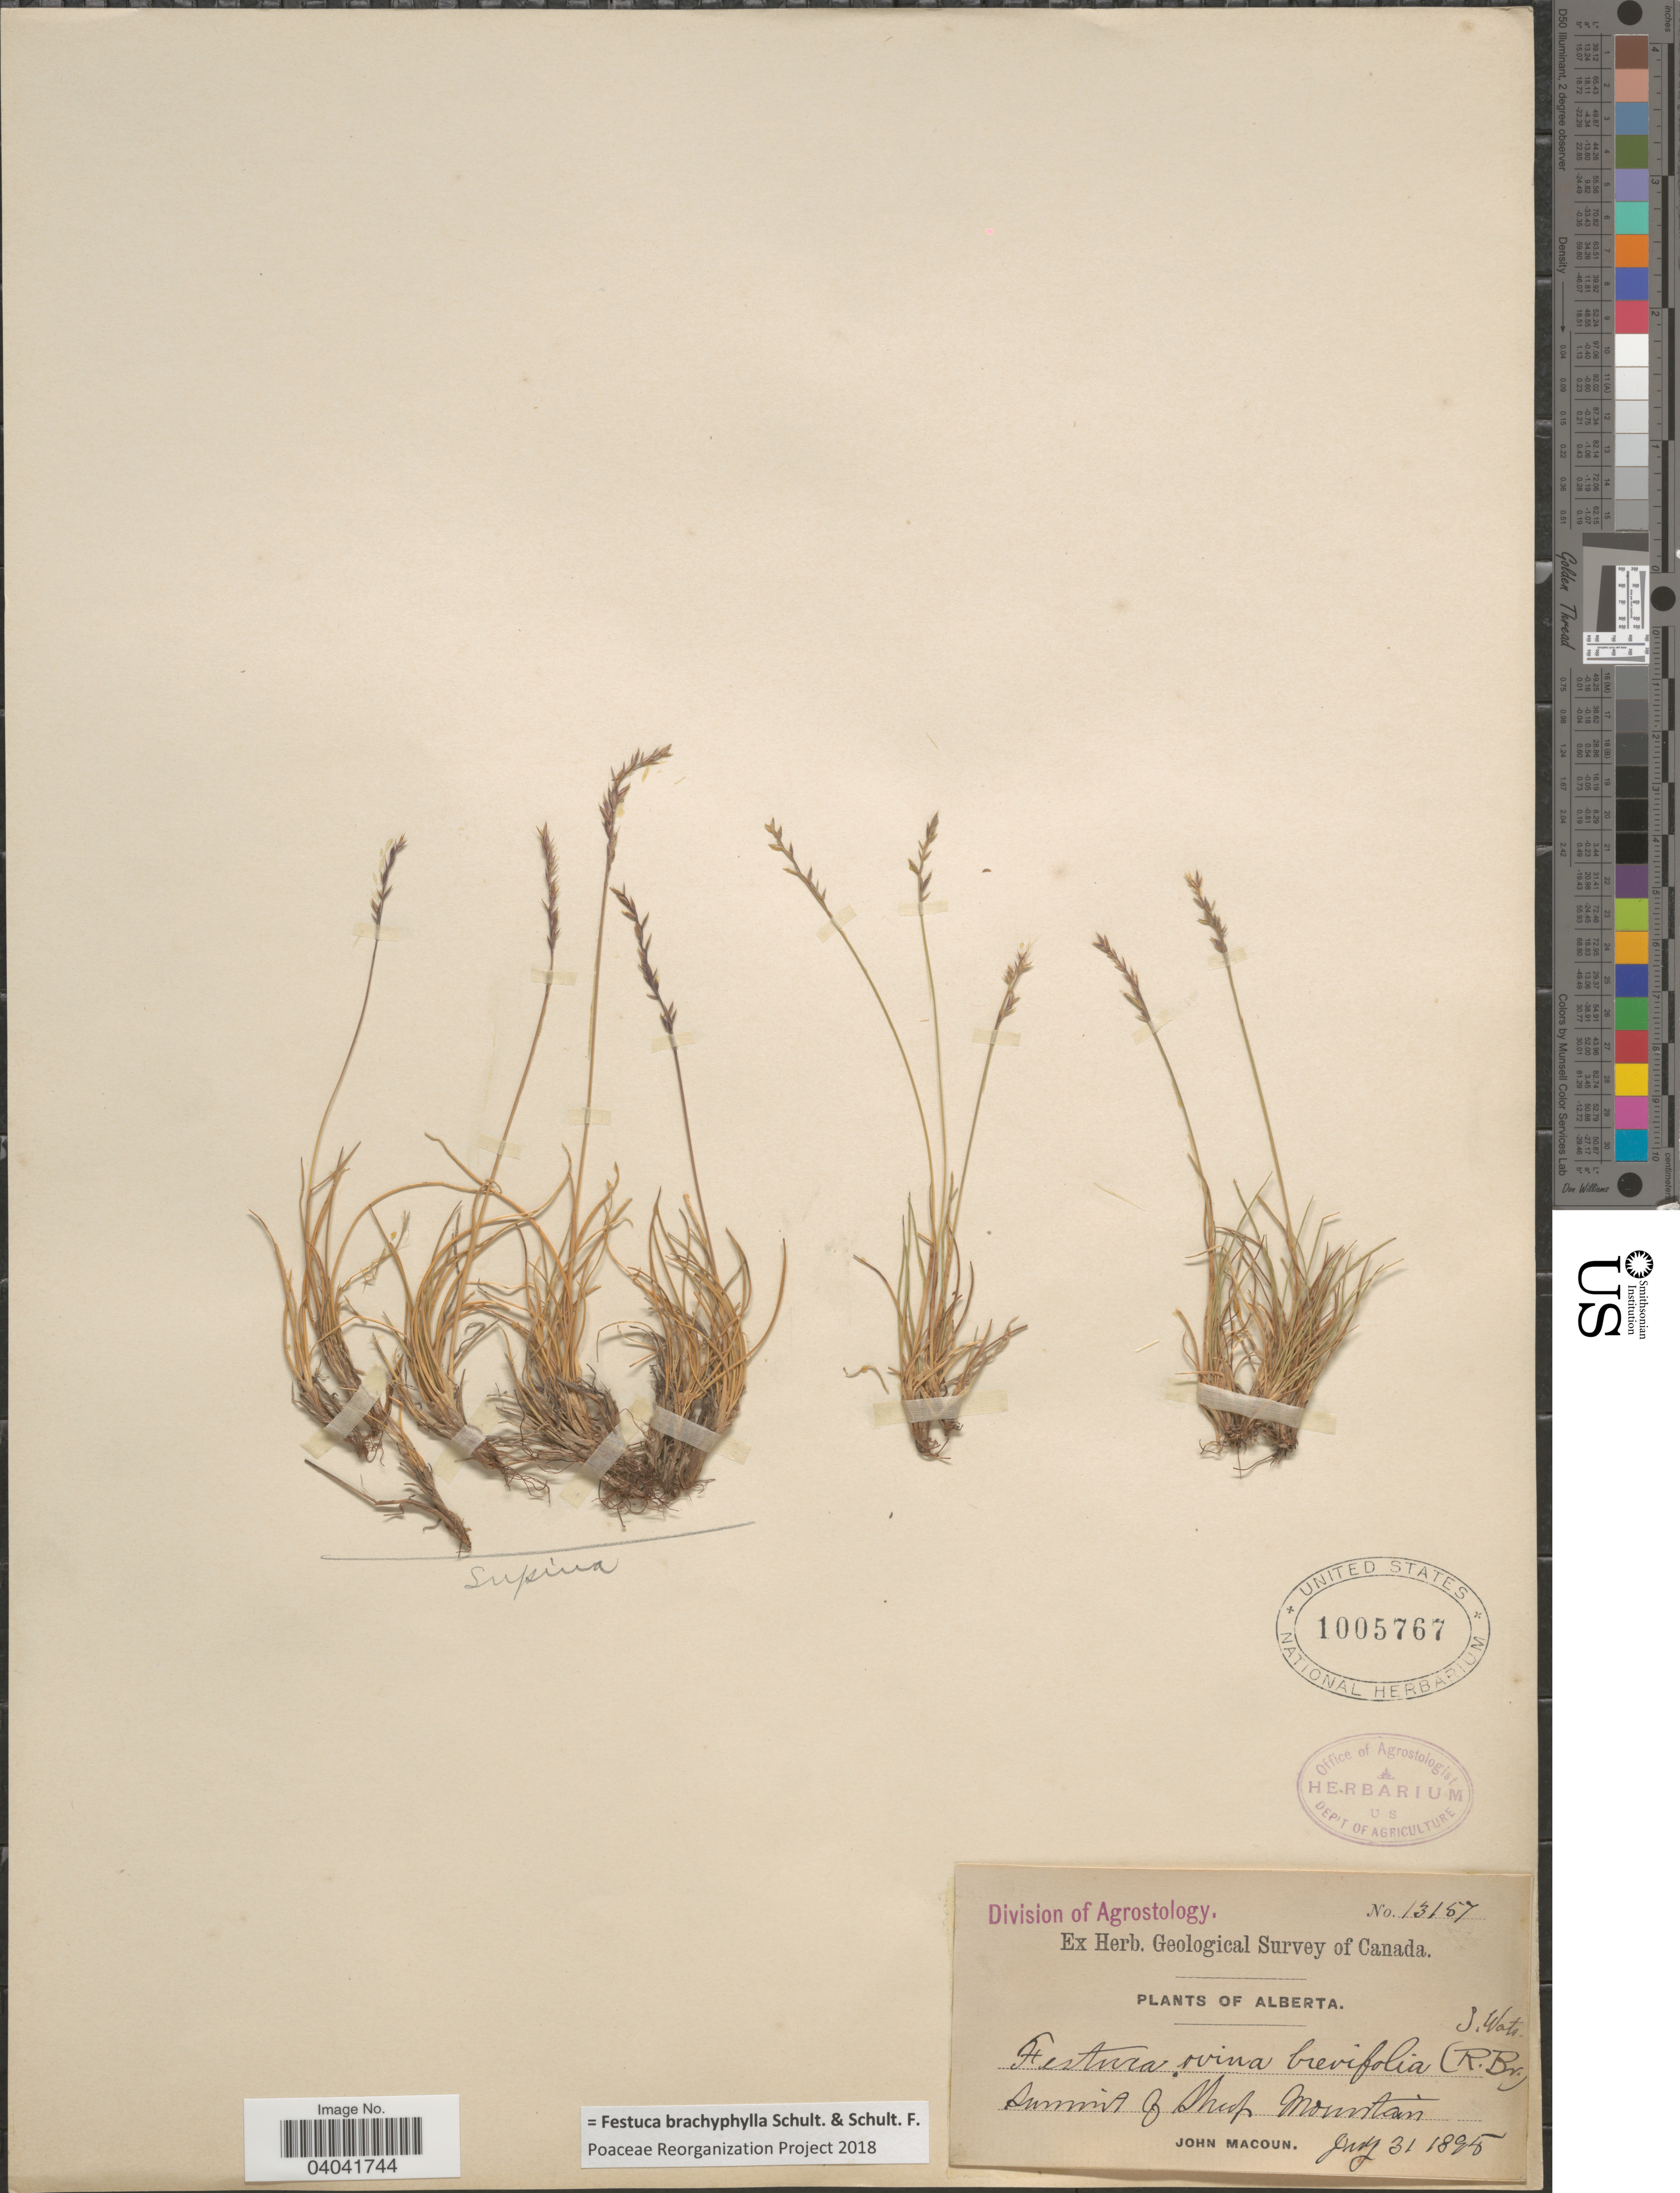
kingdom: Plantae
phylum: Tracheophyta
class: Liliopsida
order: Poales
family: Poaceae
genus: Festuca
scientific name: Festuca brachyphylla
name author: Schult. & Schult. f.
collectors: J. Macoun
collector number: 13157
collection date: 1895-07-31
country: Canada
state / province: Alberta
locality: Summit of Sheep Mountain.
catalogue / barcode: US 1005767